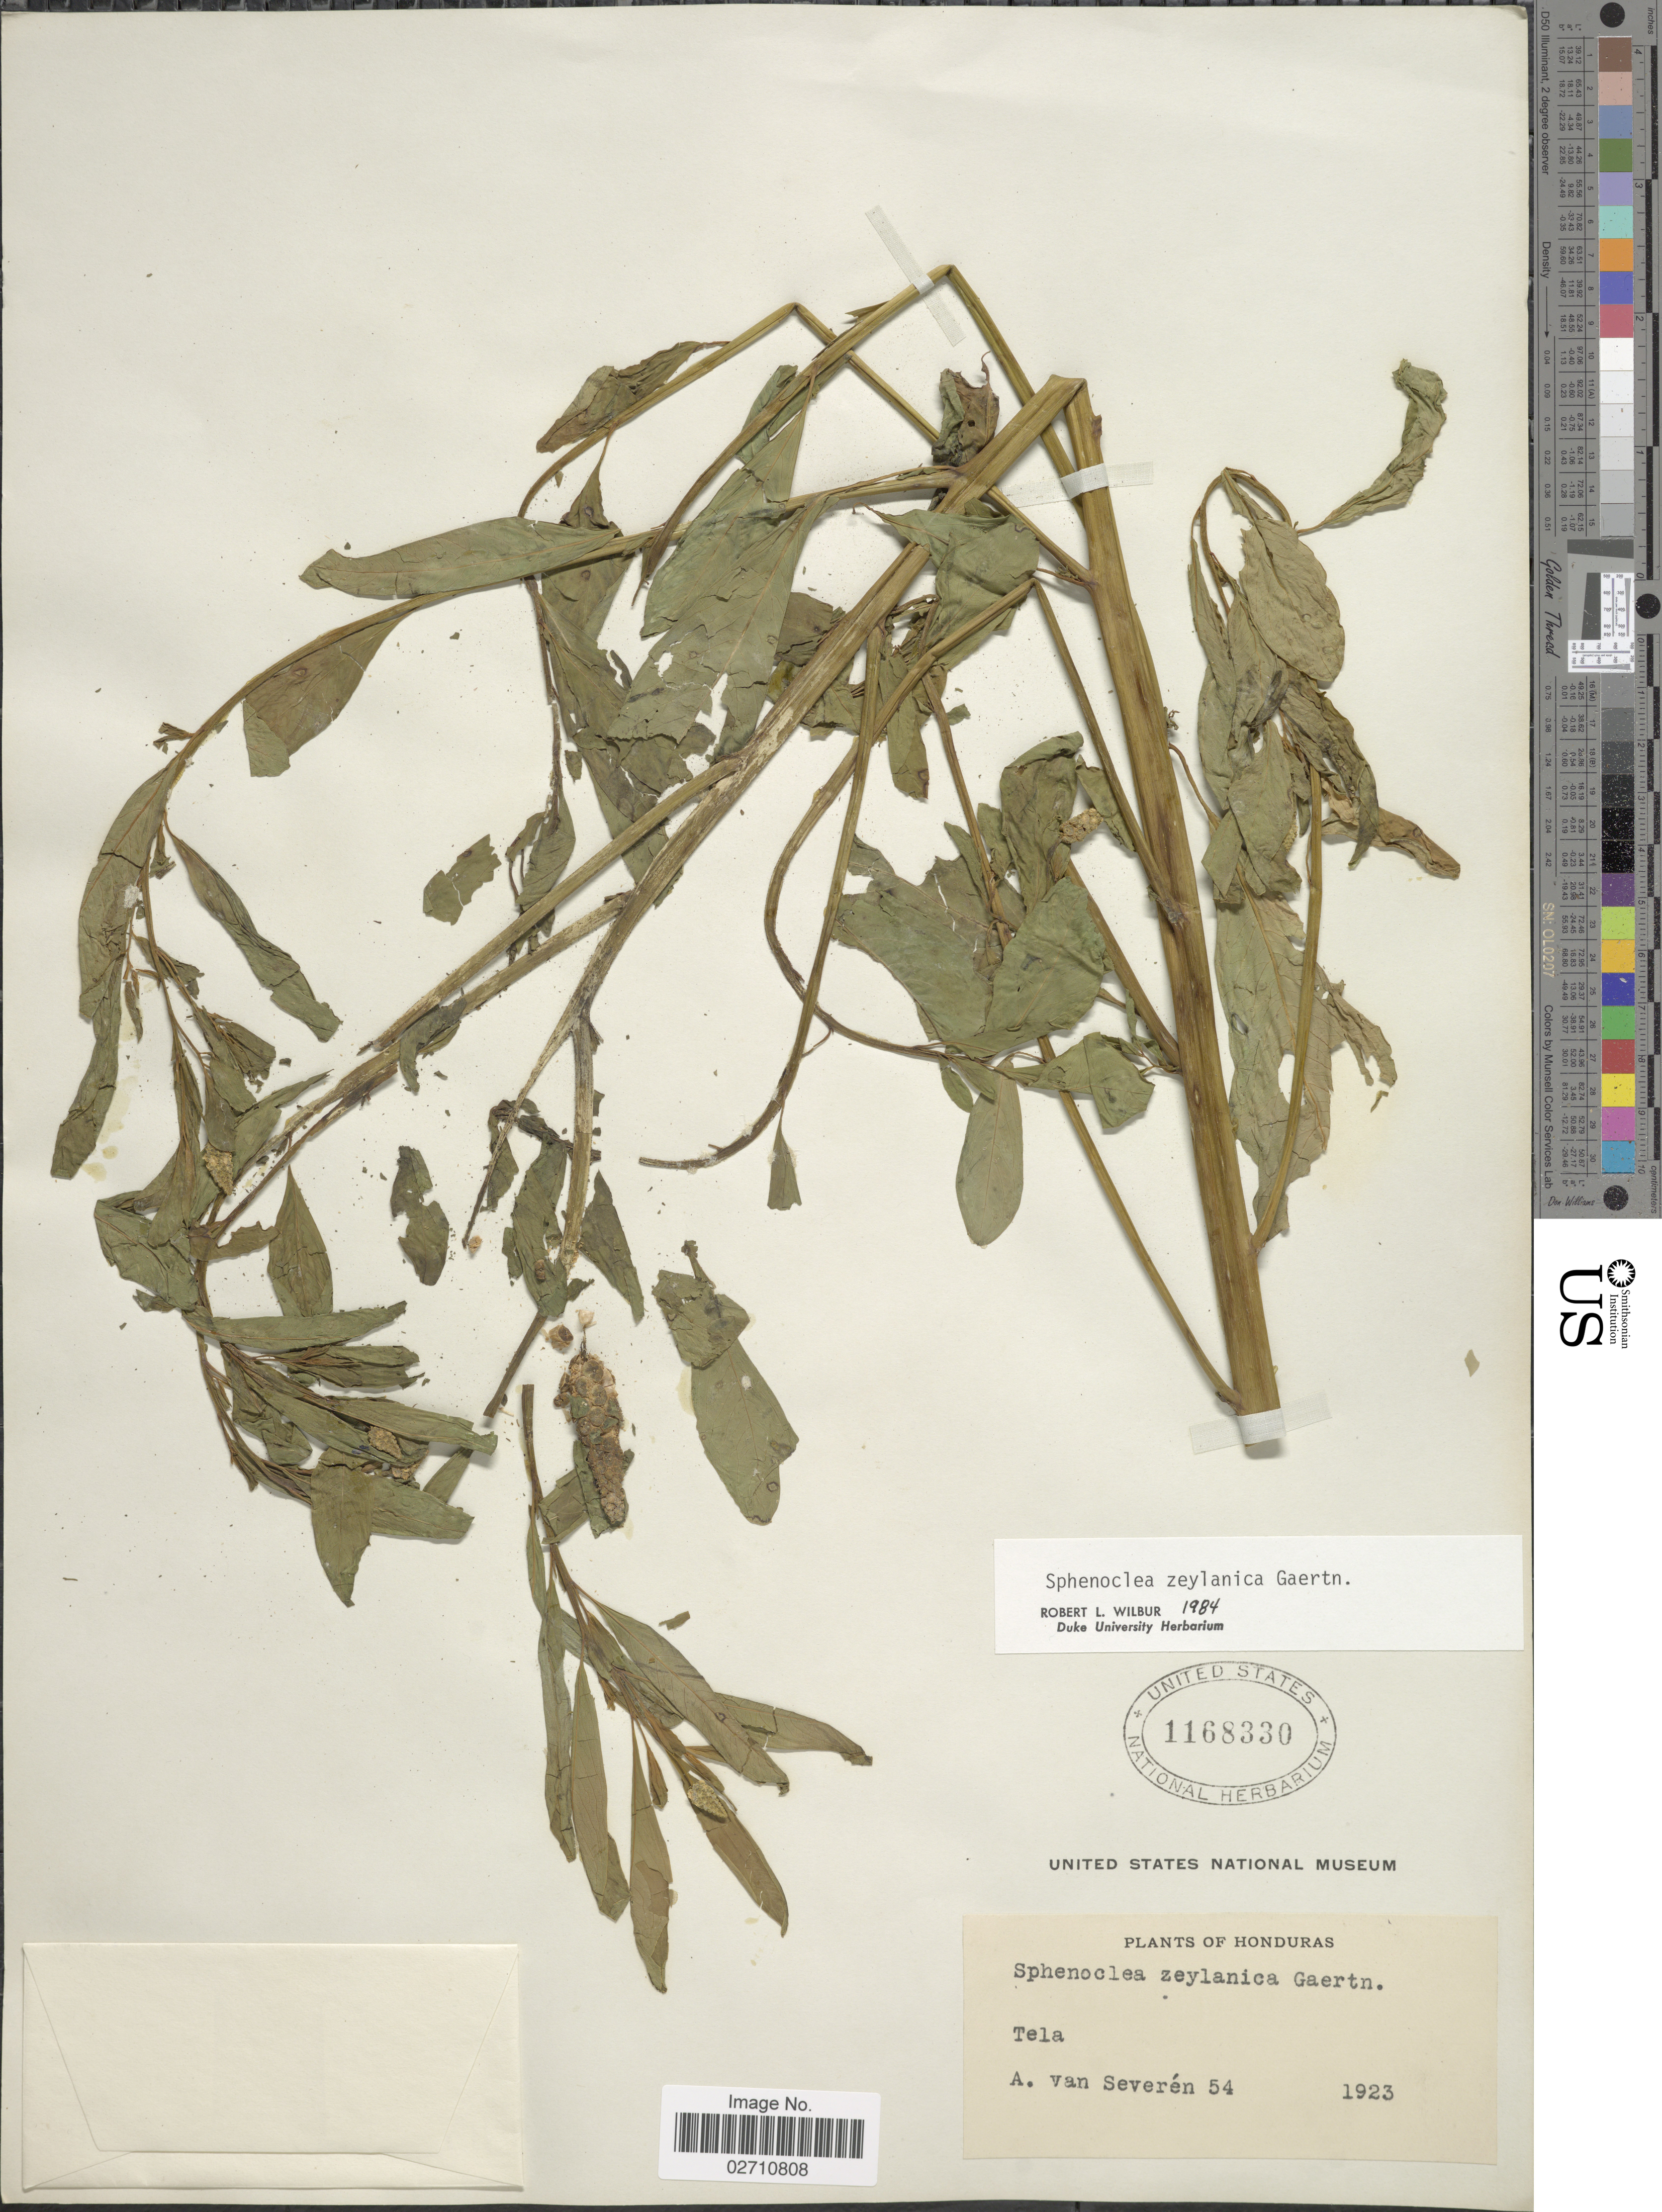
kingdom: Plantae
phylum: Tracheophyta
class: Magnoliopsida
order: Solanales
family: Sphenocleaceae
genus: Sphenoclea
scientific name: Sphenoclea zeylanica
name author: Gaertn.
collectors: A. Van Severen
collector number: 54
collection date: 1923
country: Honduras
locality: Tela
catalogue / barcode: US 1168330